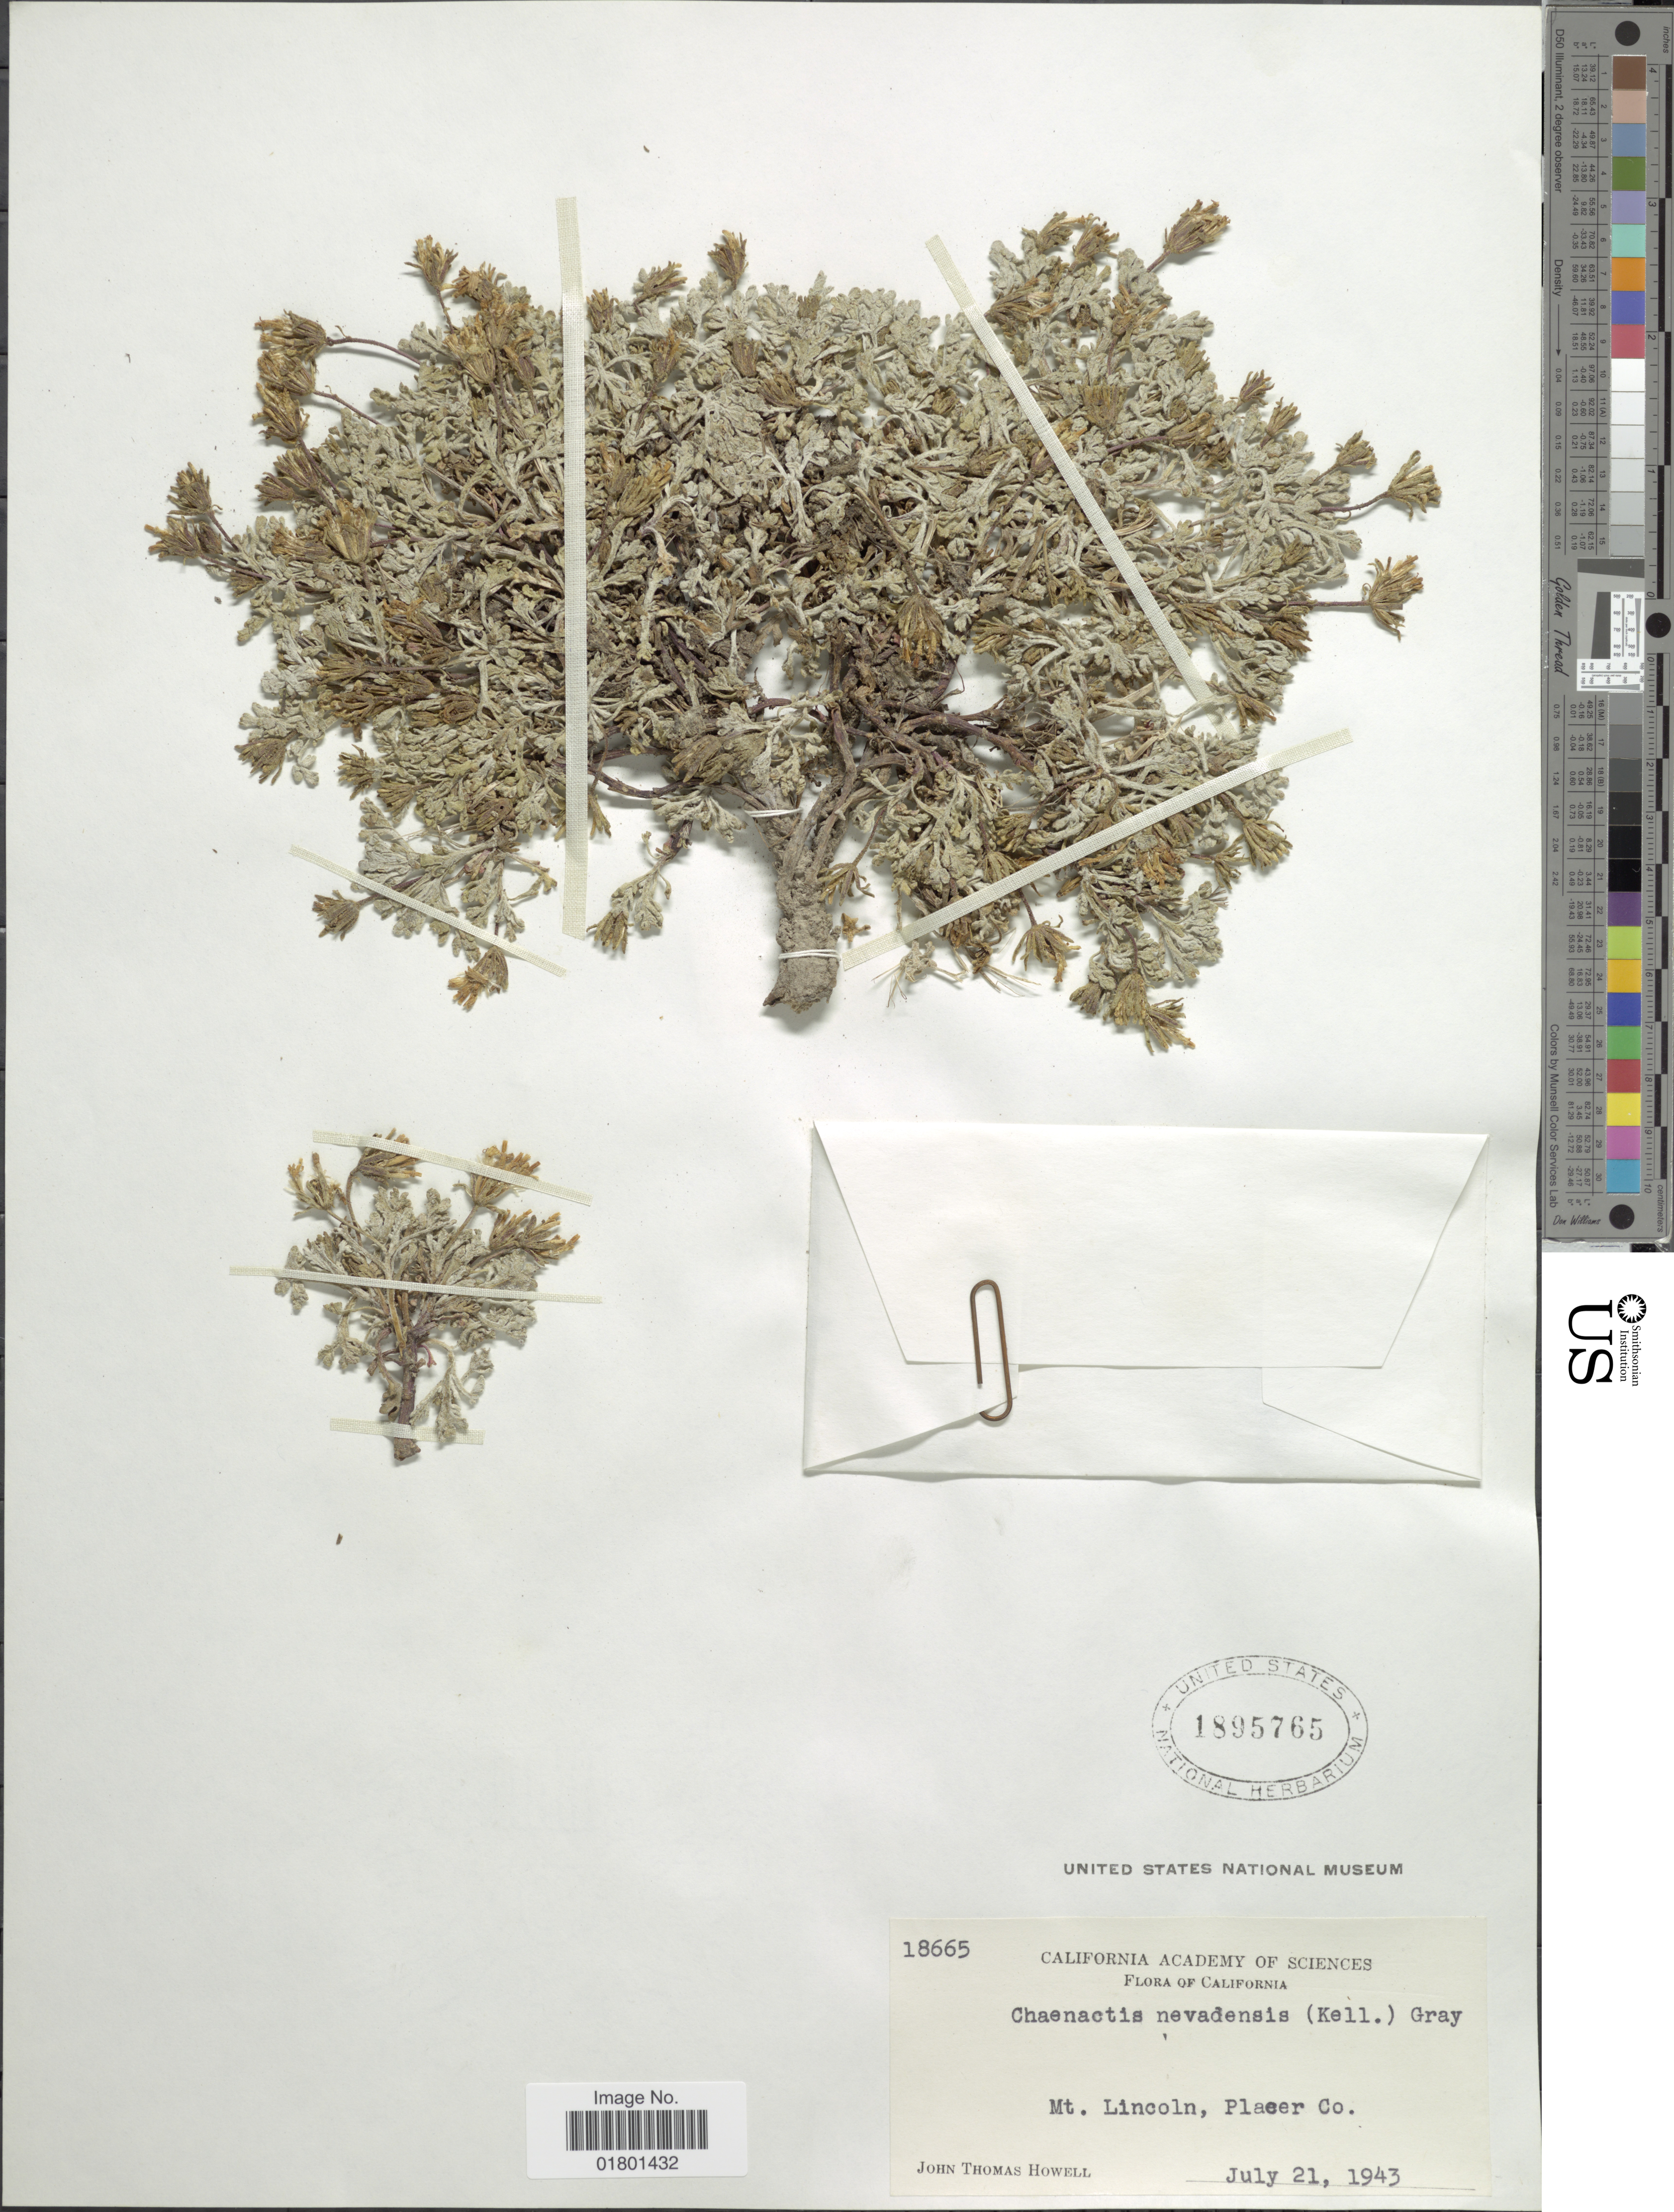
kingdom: Plantae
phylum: Tracheophyta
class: Magnoliopsida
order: Asterales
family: Asteraceae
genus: Chaenactis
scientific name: Chaenactis nevadensis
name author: (Kellogg) A. Gray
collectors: J. T. Howell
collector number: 18665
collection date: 1943-07-21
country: United States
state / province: California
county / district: Placer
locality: Mt. Lincoln, Placer Co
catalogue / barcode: US 1895765